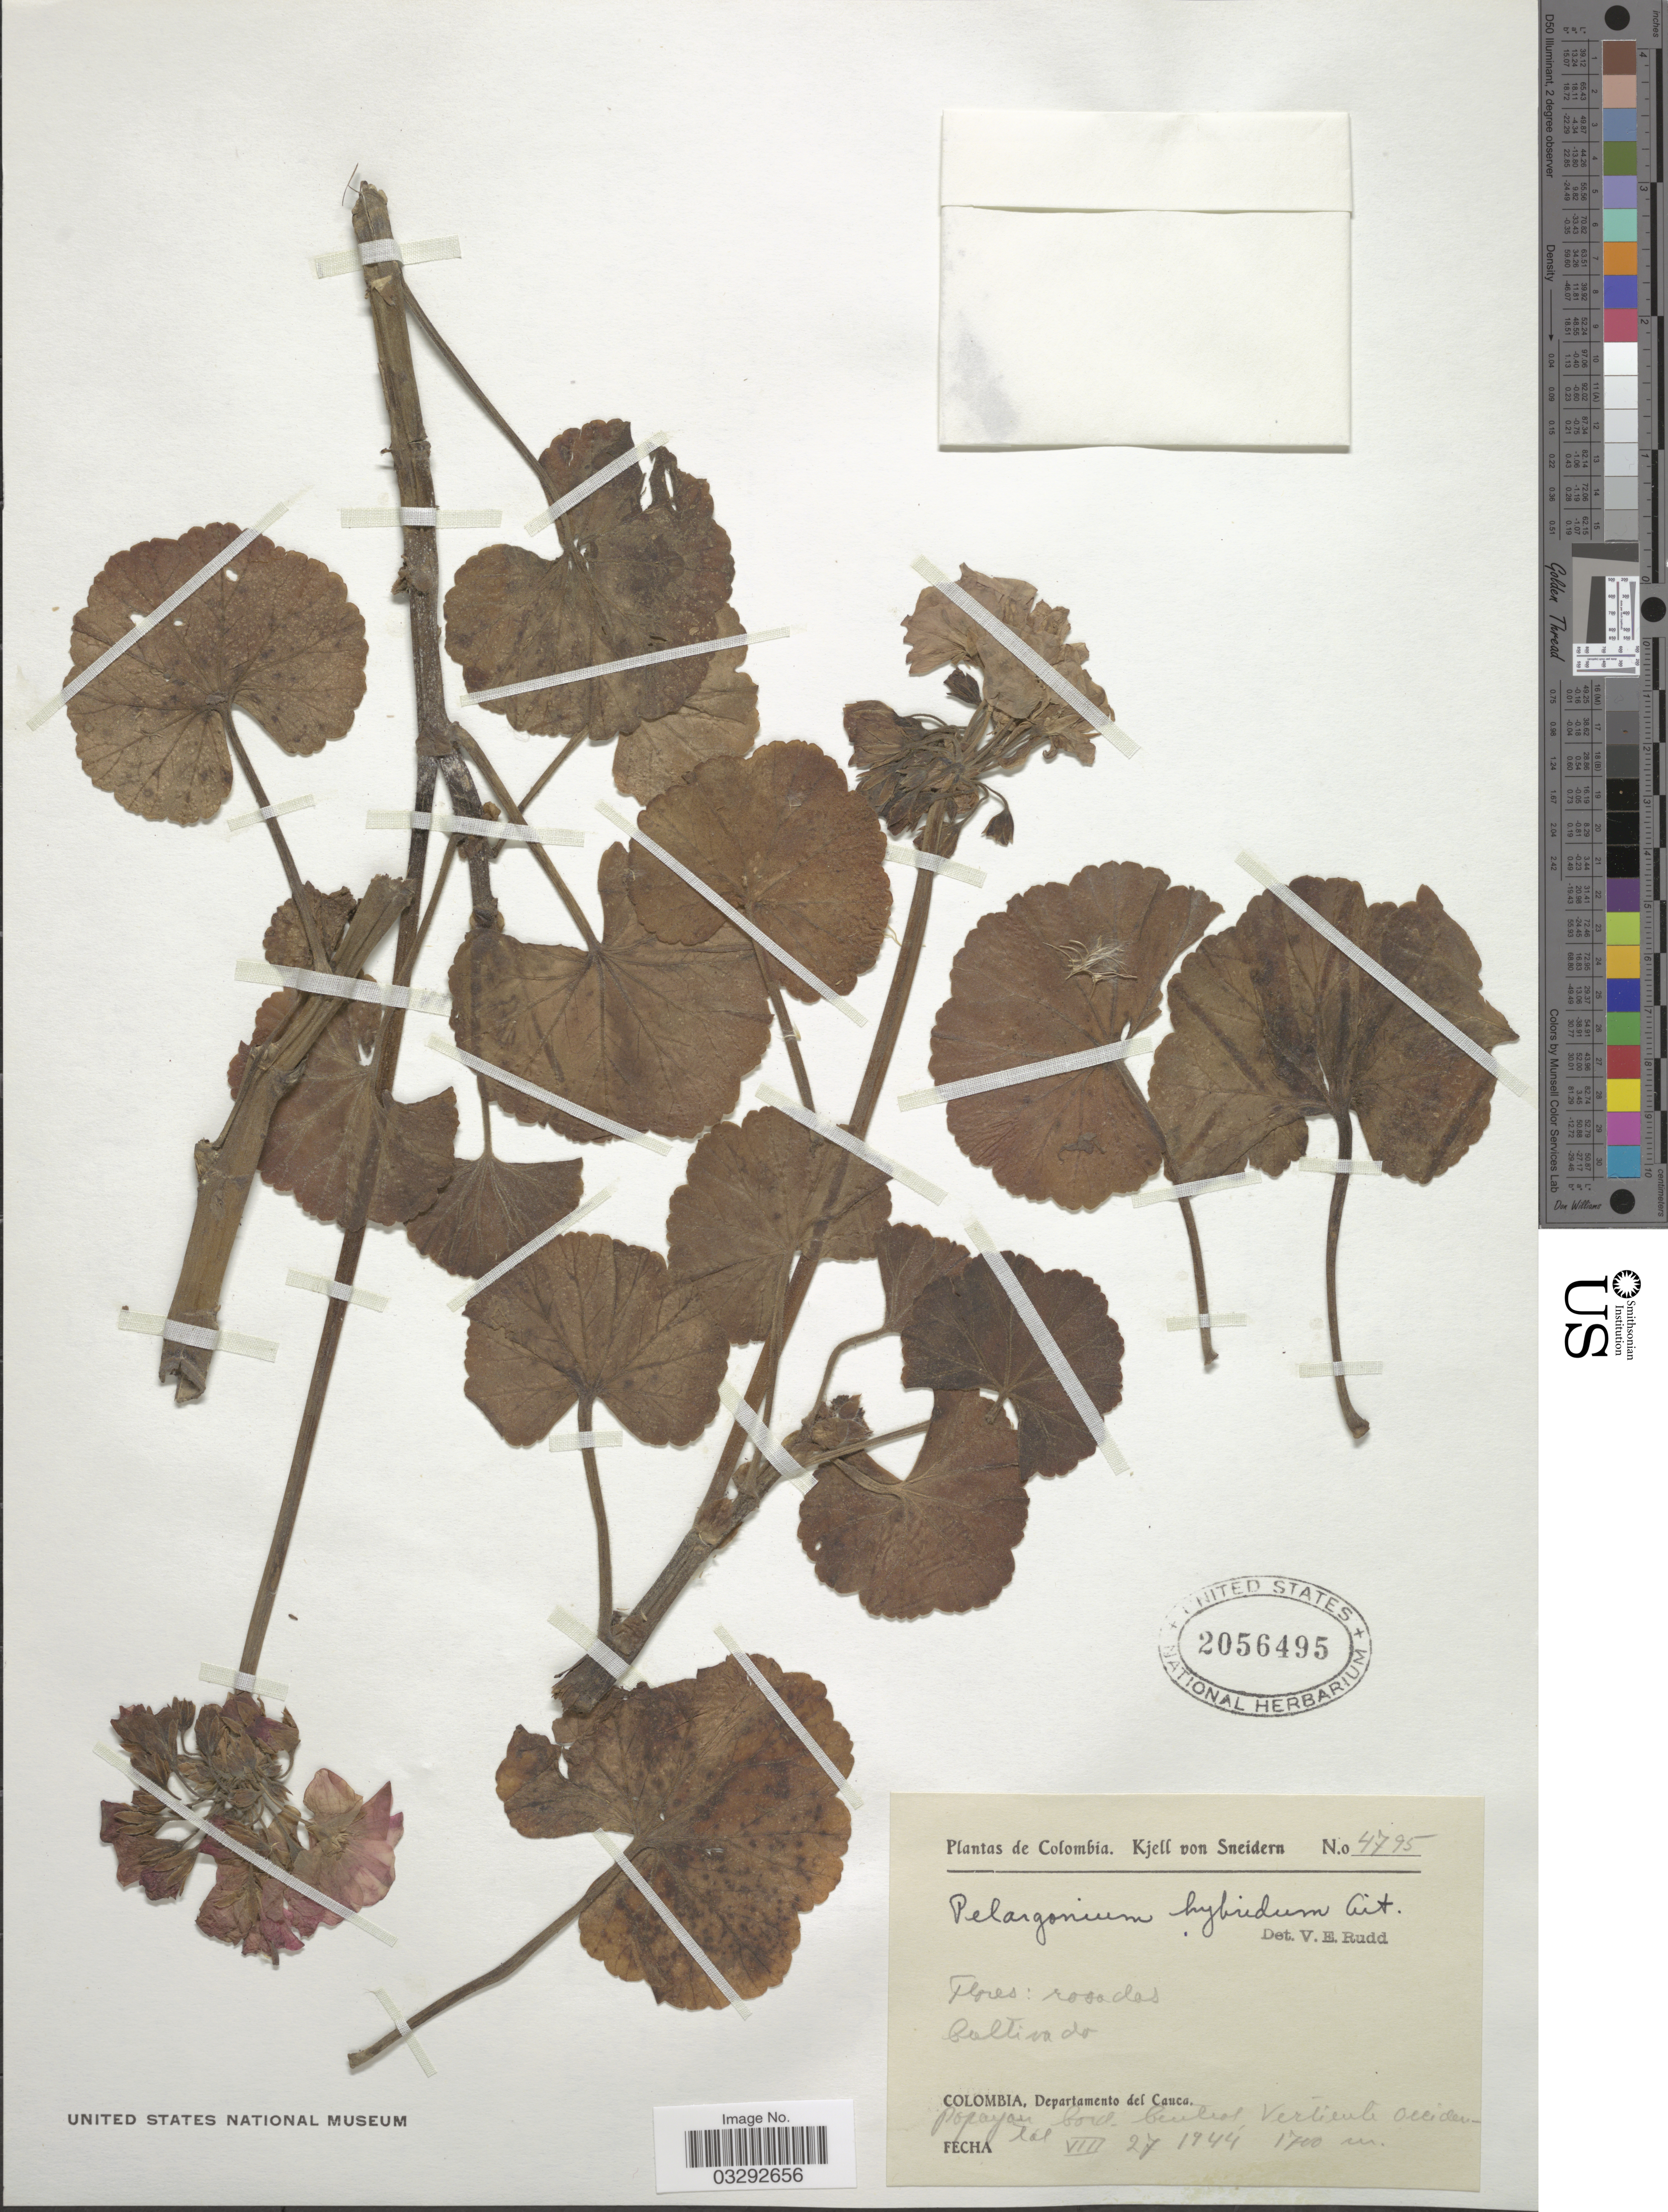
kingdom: Plantae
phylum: Tracheophyta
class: Magnoliopsida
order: Geraniales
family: Geraniaceae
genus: Pelargonium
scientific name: Pelargonium 'Maverick Star'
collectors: K. von Sneidern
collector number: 4795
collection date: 1944-08-27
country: Colombia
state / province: Cauca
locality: Popayan bord. bentros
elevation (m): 1700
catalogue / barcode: US 2056495